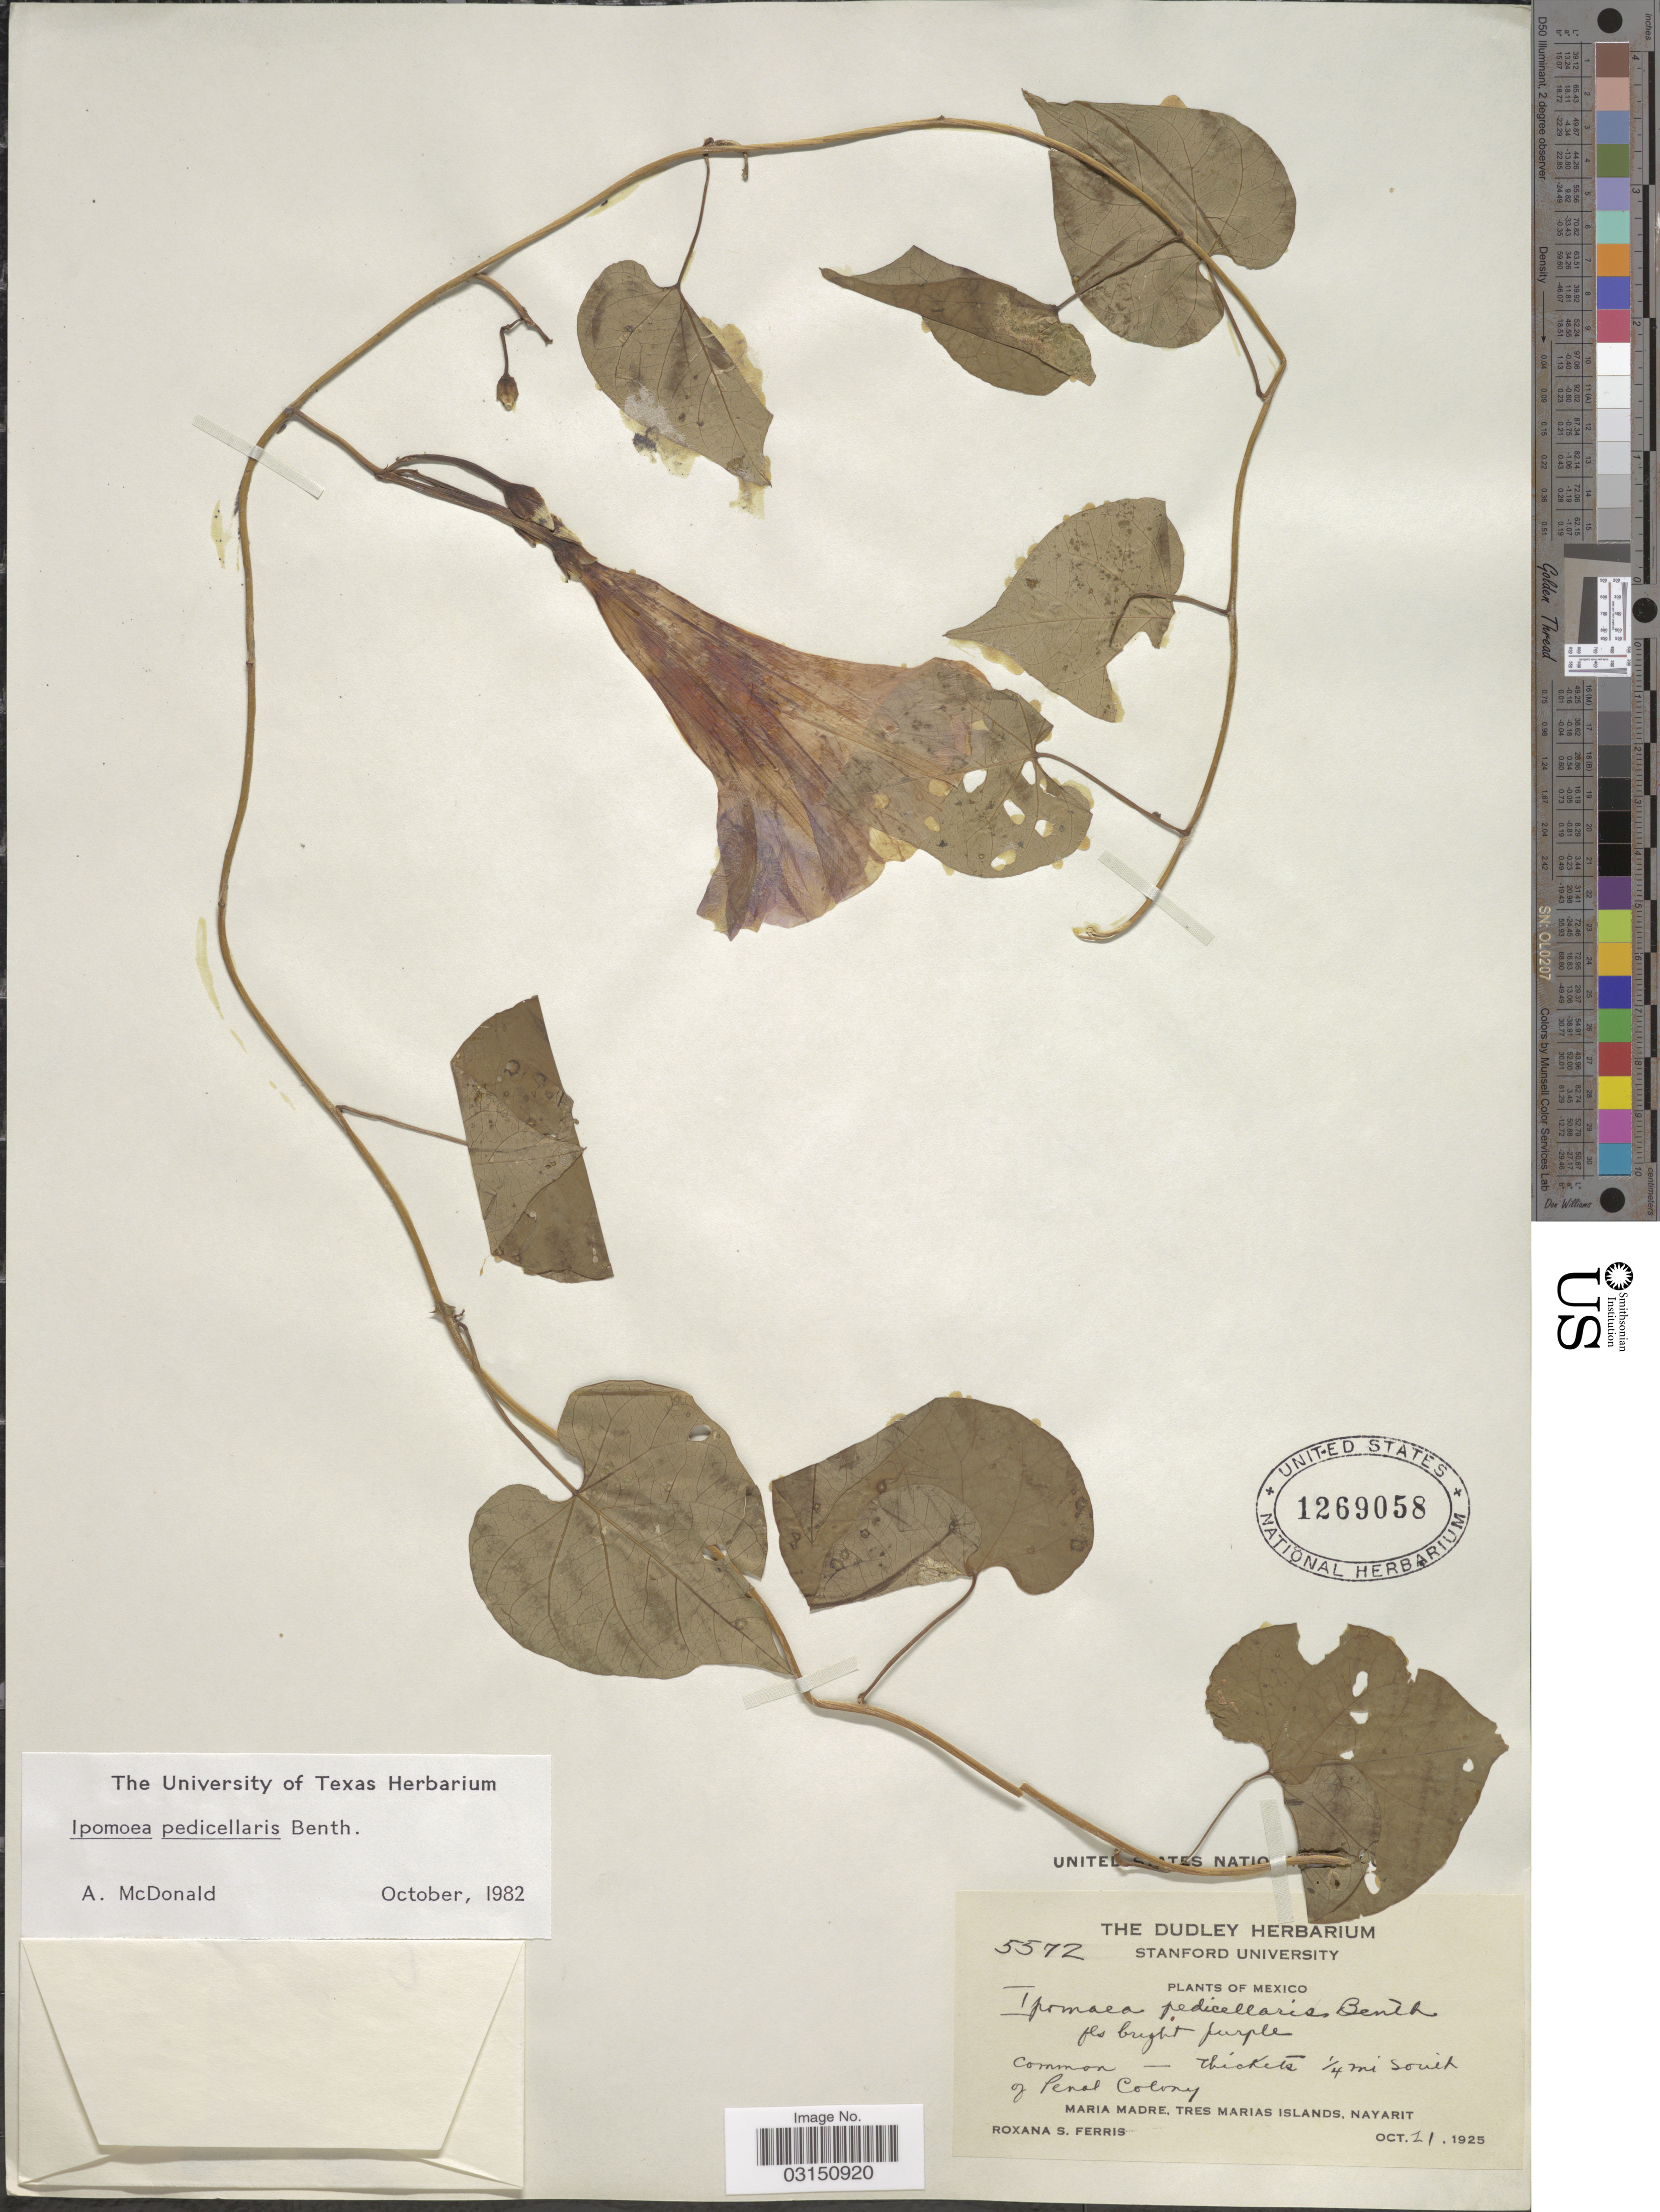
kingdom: Plantae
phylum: Tracheophyta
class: Magnoliopsida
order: Solanales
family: Convolvulaceae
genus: Ipomoea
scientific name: Ipomoea pedicellaris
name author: Benth.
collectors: R. S. Ferris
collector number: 5572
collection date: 1925-10-21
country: Mexico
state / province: Nayarit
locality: ¼ mi South of Penal Colony. Maria Madre, Tres Marias Islands.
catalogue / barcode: US 1269058